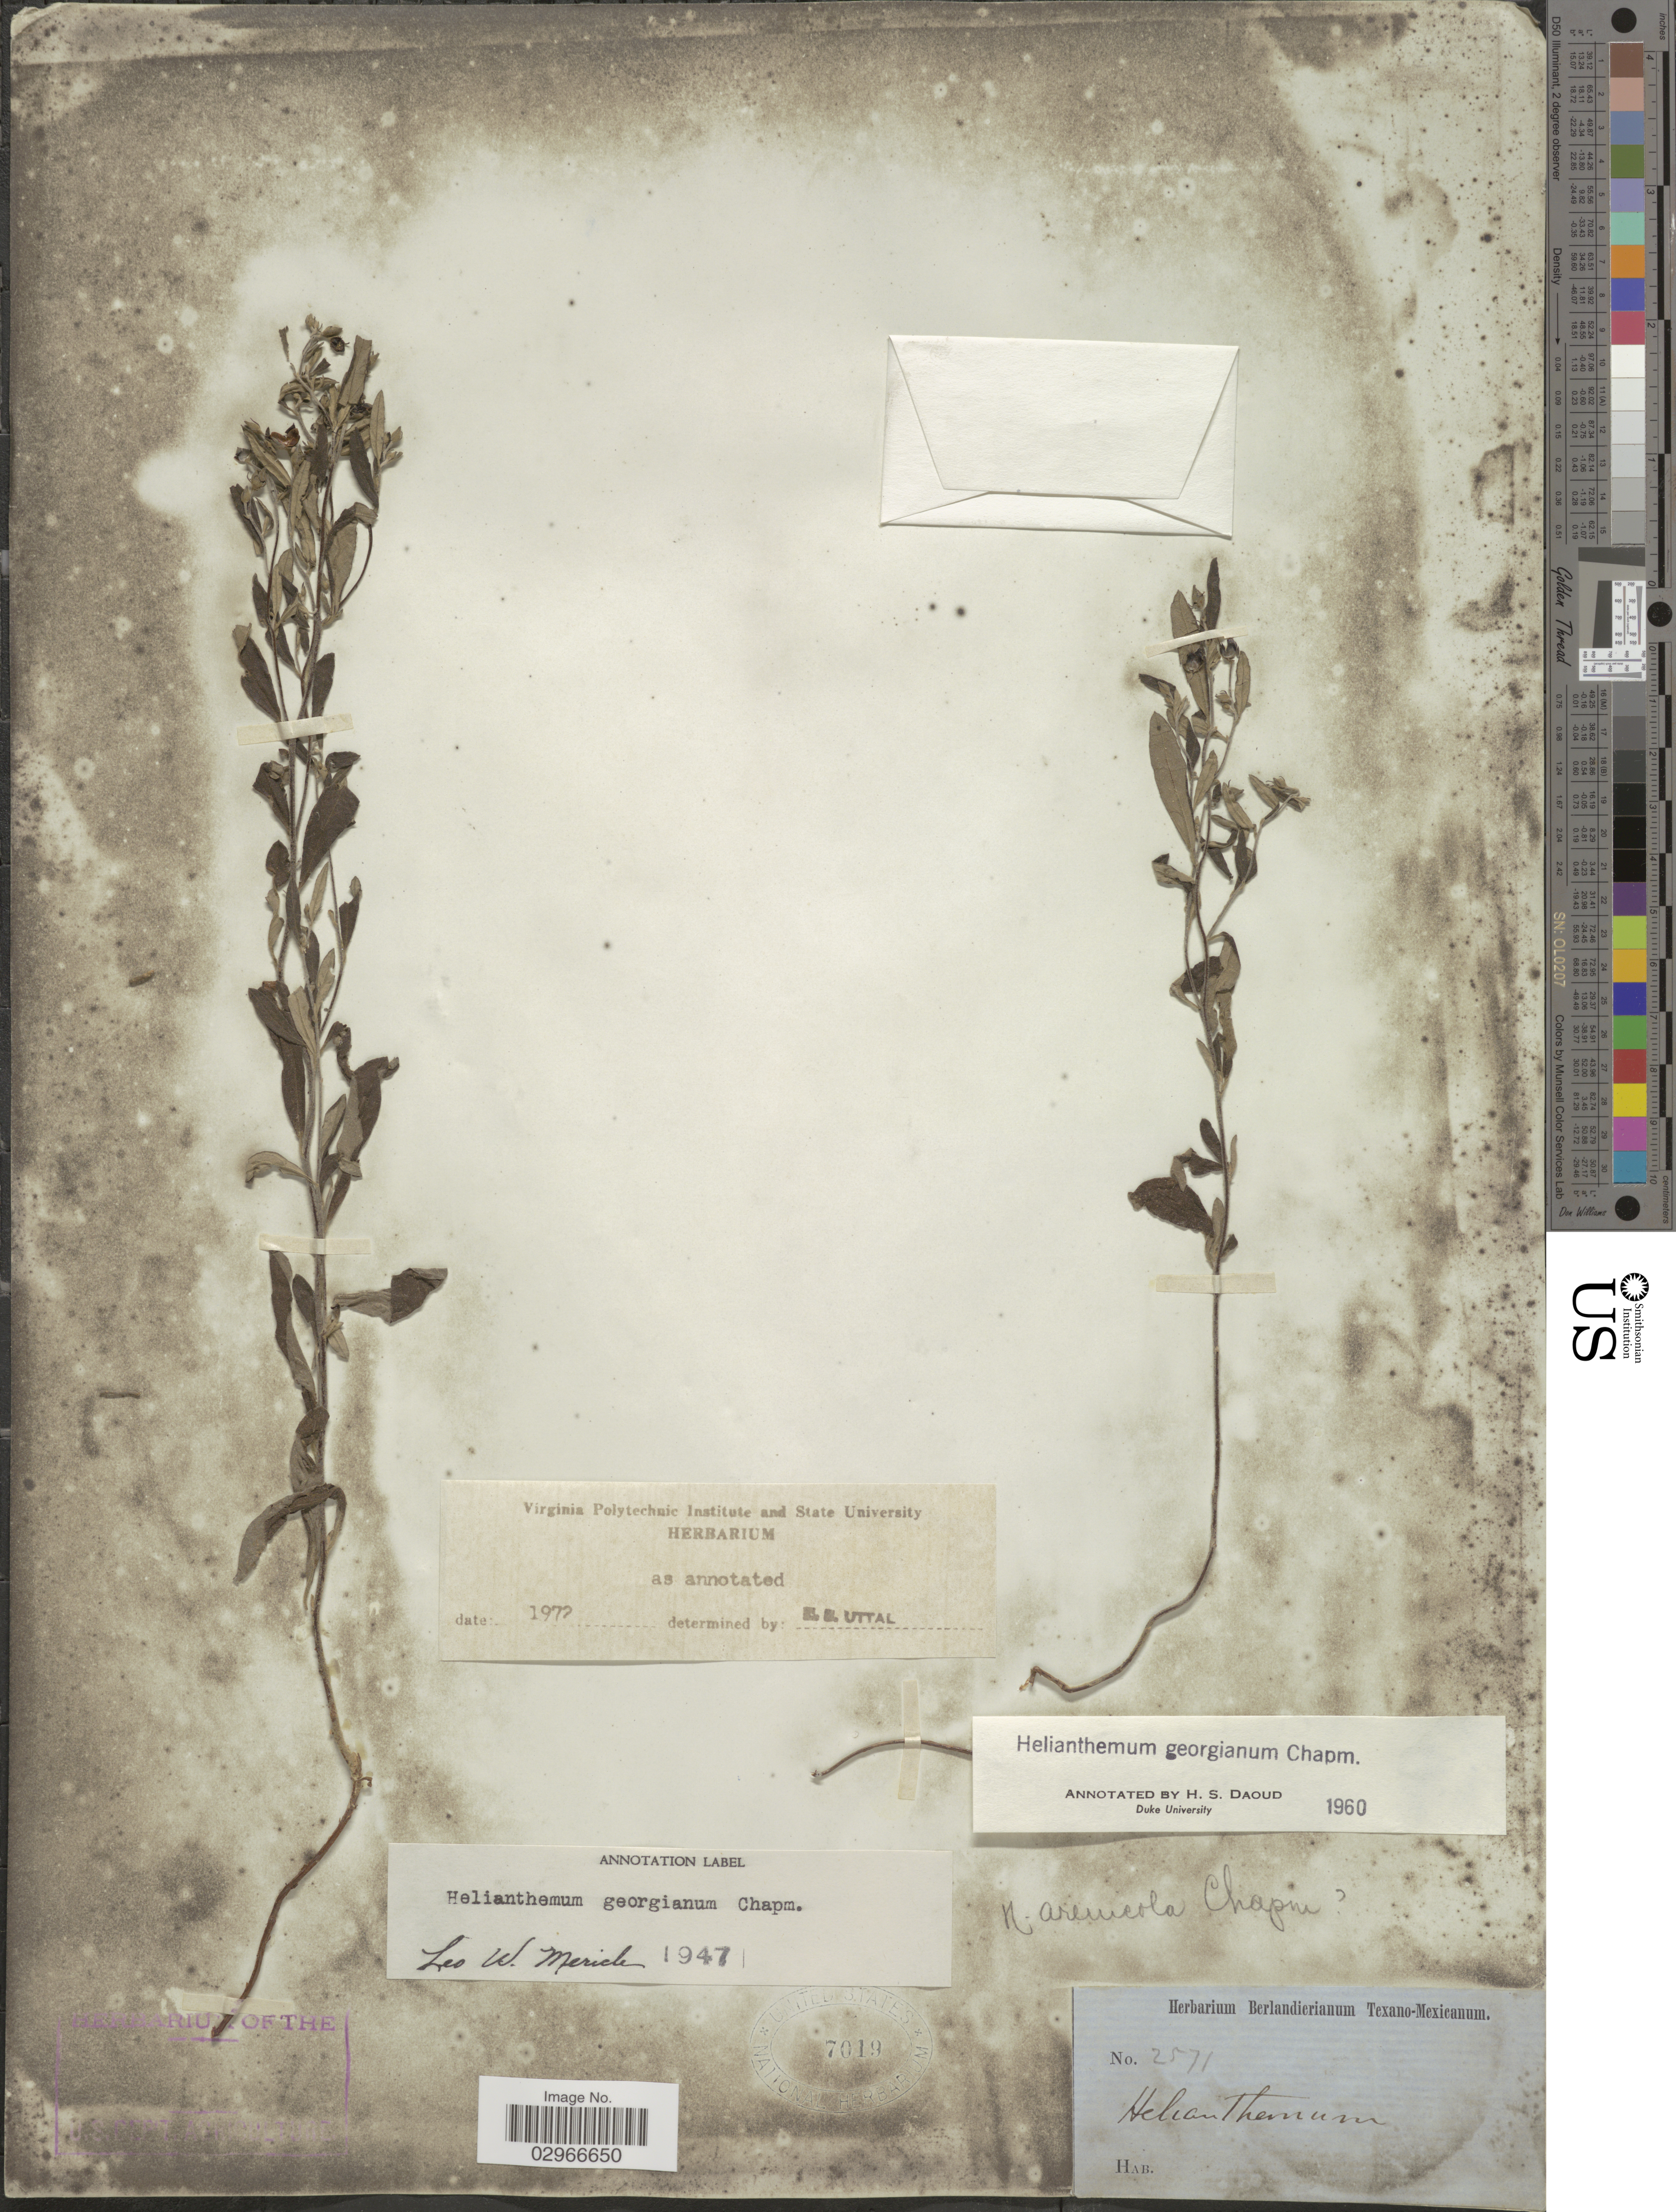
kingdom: Plantae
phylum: Tracheophyta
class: Magnoliopsida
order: Malvales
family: Cistaceae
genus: Helianthemum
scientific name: Helianthemum georgianum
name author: Chapm.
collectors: ex Herb. Berlandierianum Texano-Mexicanum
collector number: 2571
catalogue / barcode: US 7019